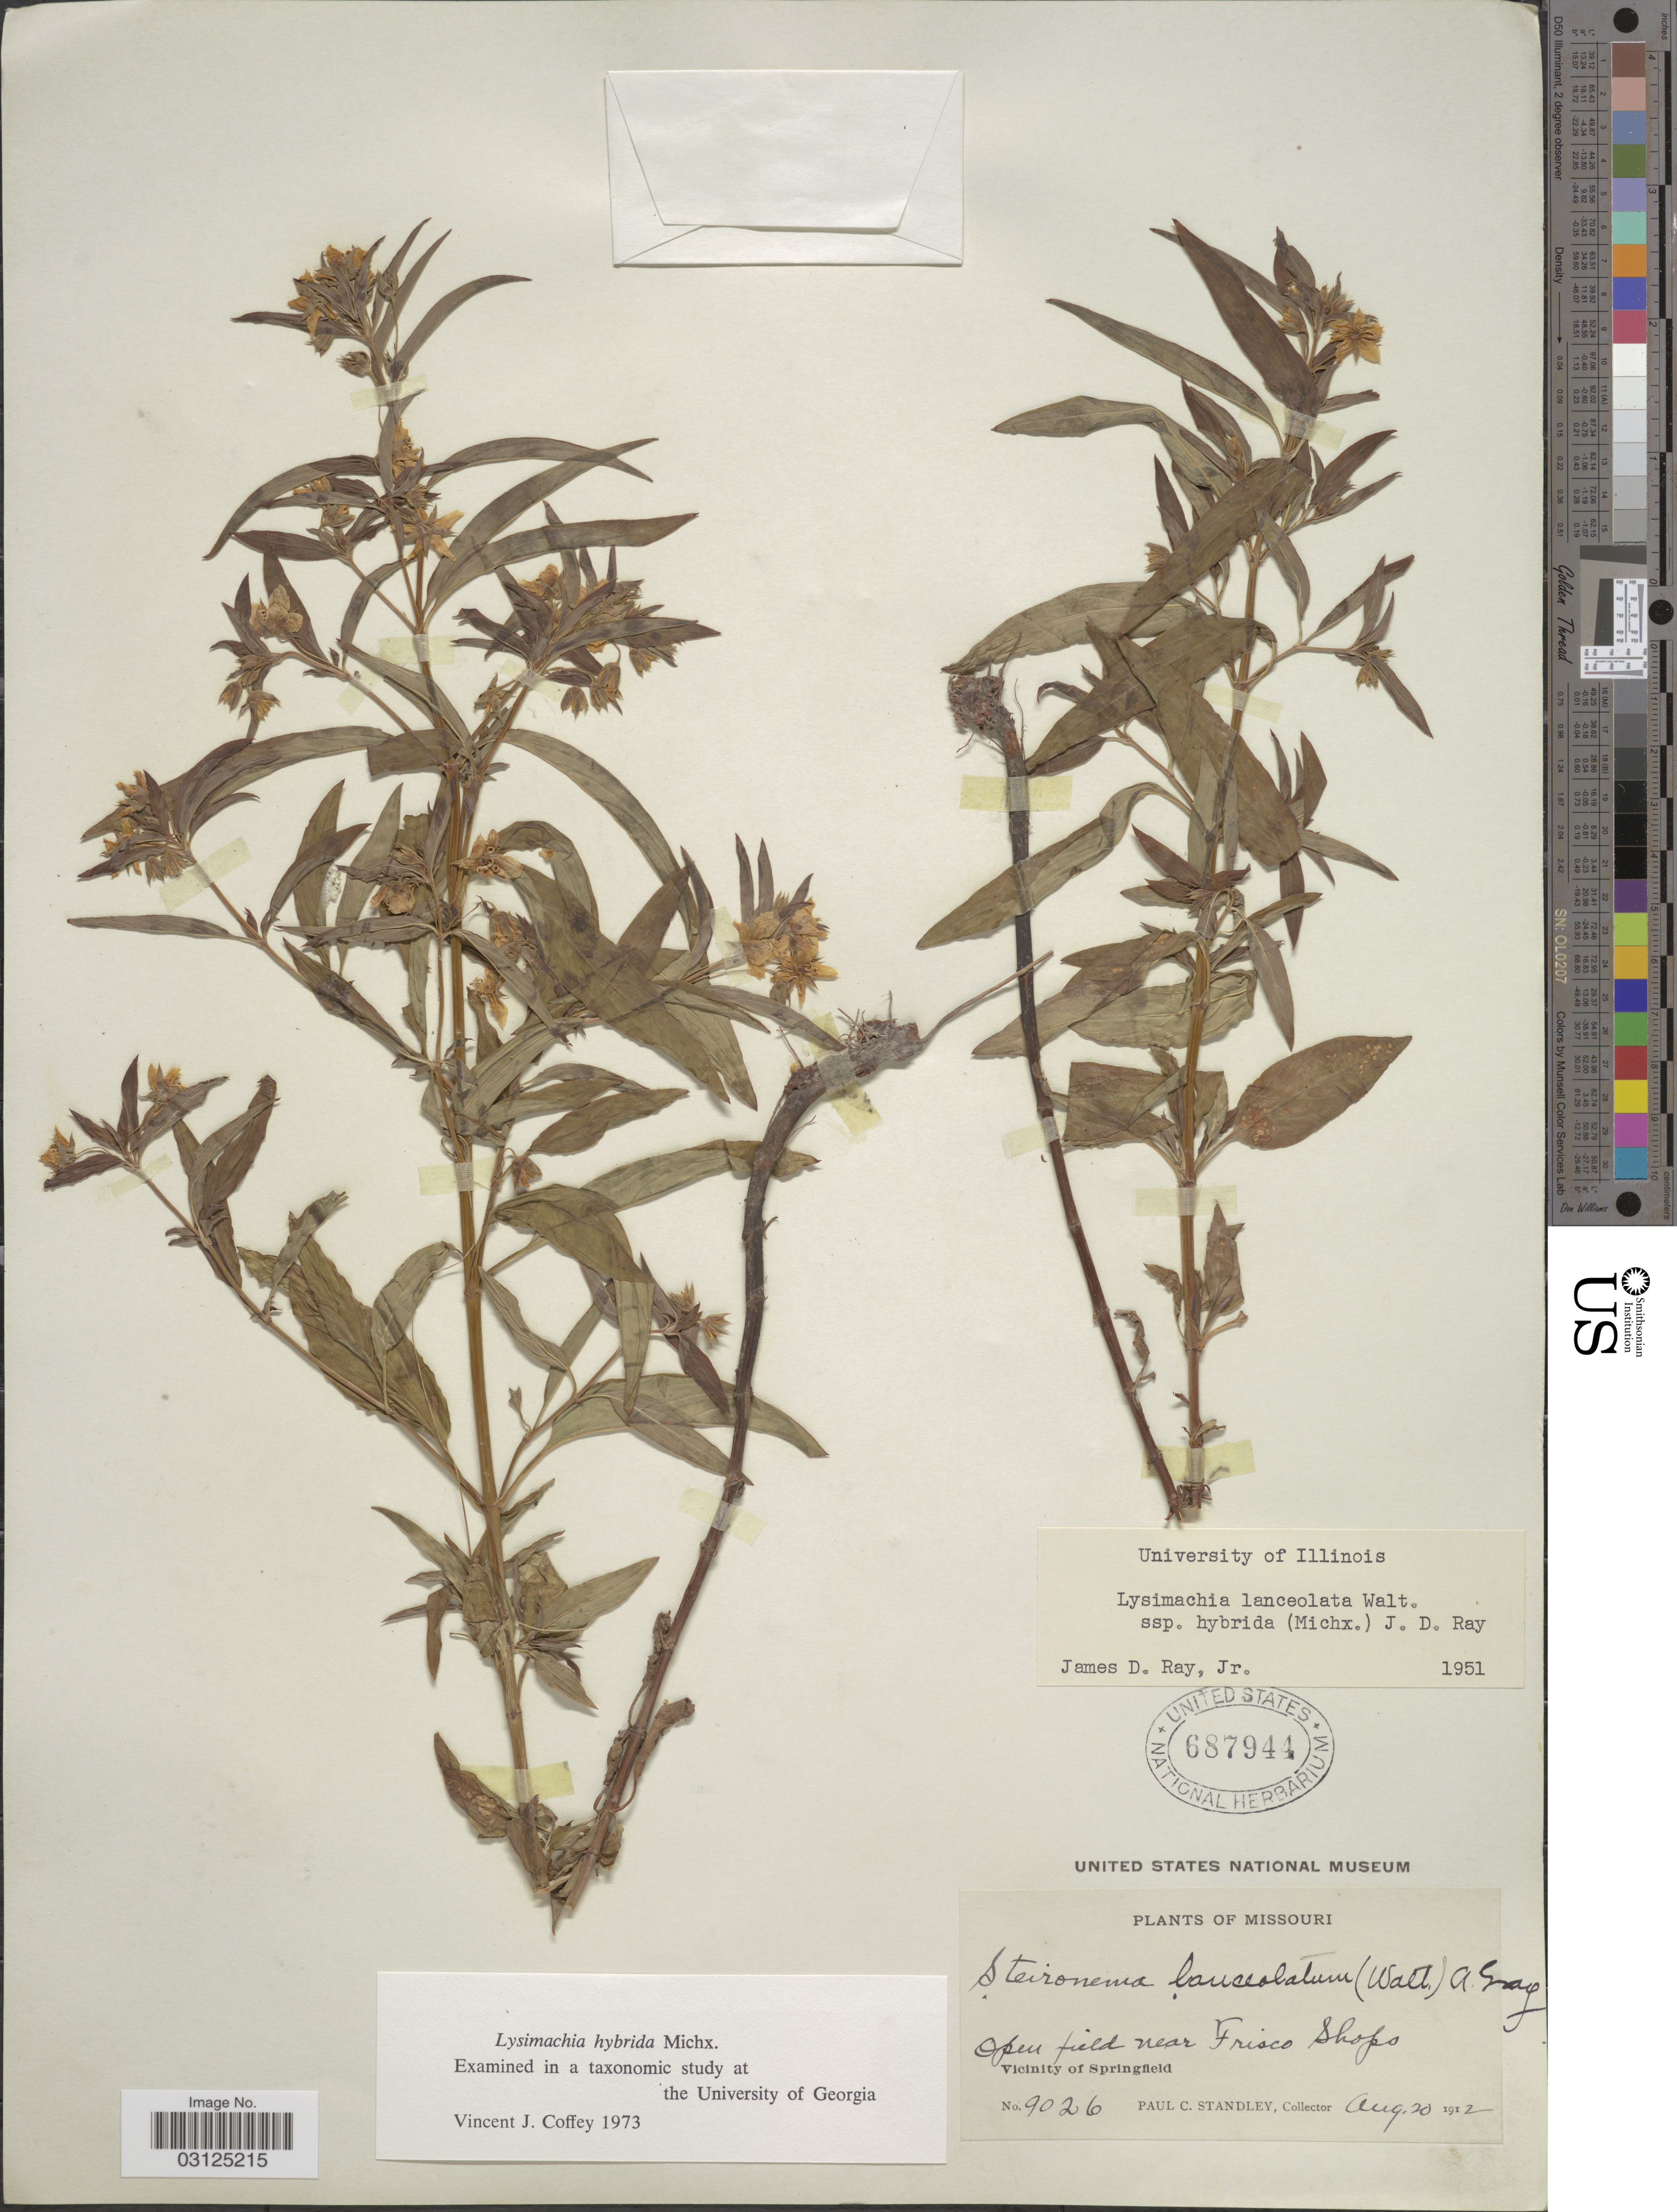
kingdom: Plantae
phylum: Tracheophyta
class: Magnoliopsida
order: Ericales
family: Primulaceae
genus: Lysimachia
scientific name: Lysimachia hybrida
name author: Michx.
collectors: P. C. Standley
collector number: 9026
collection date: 1912-08-20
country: United States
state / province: Missouri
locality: Open field near Frisco Shops. Vicinity of Springfield.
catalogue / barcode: US 687944